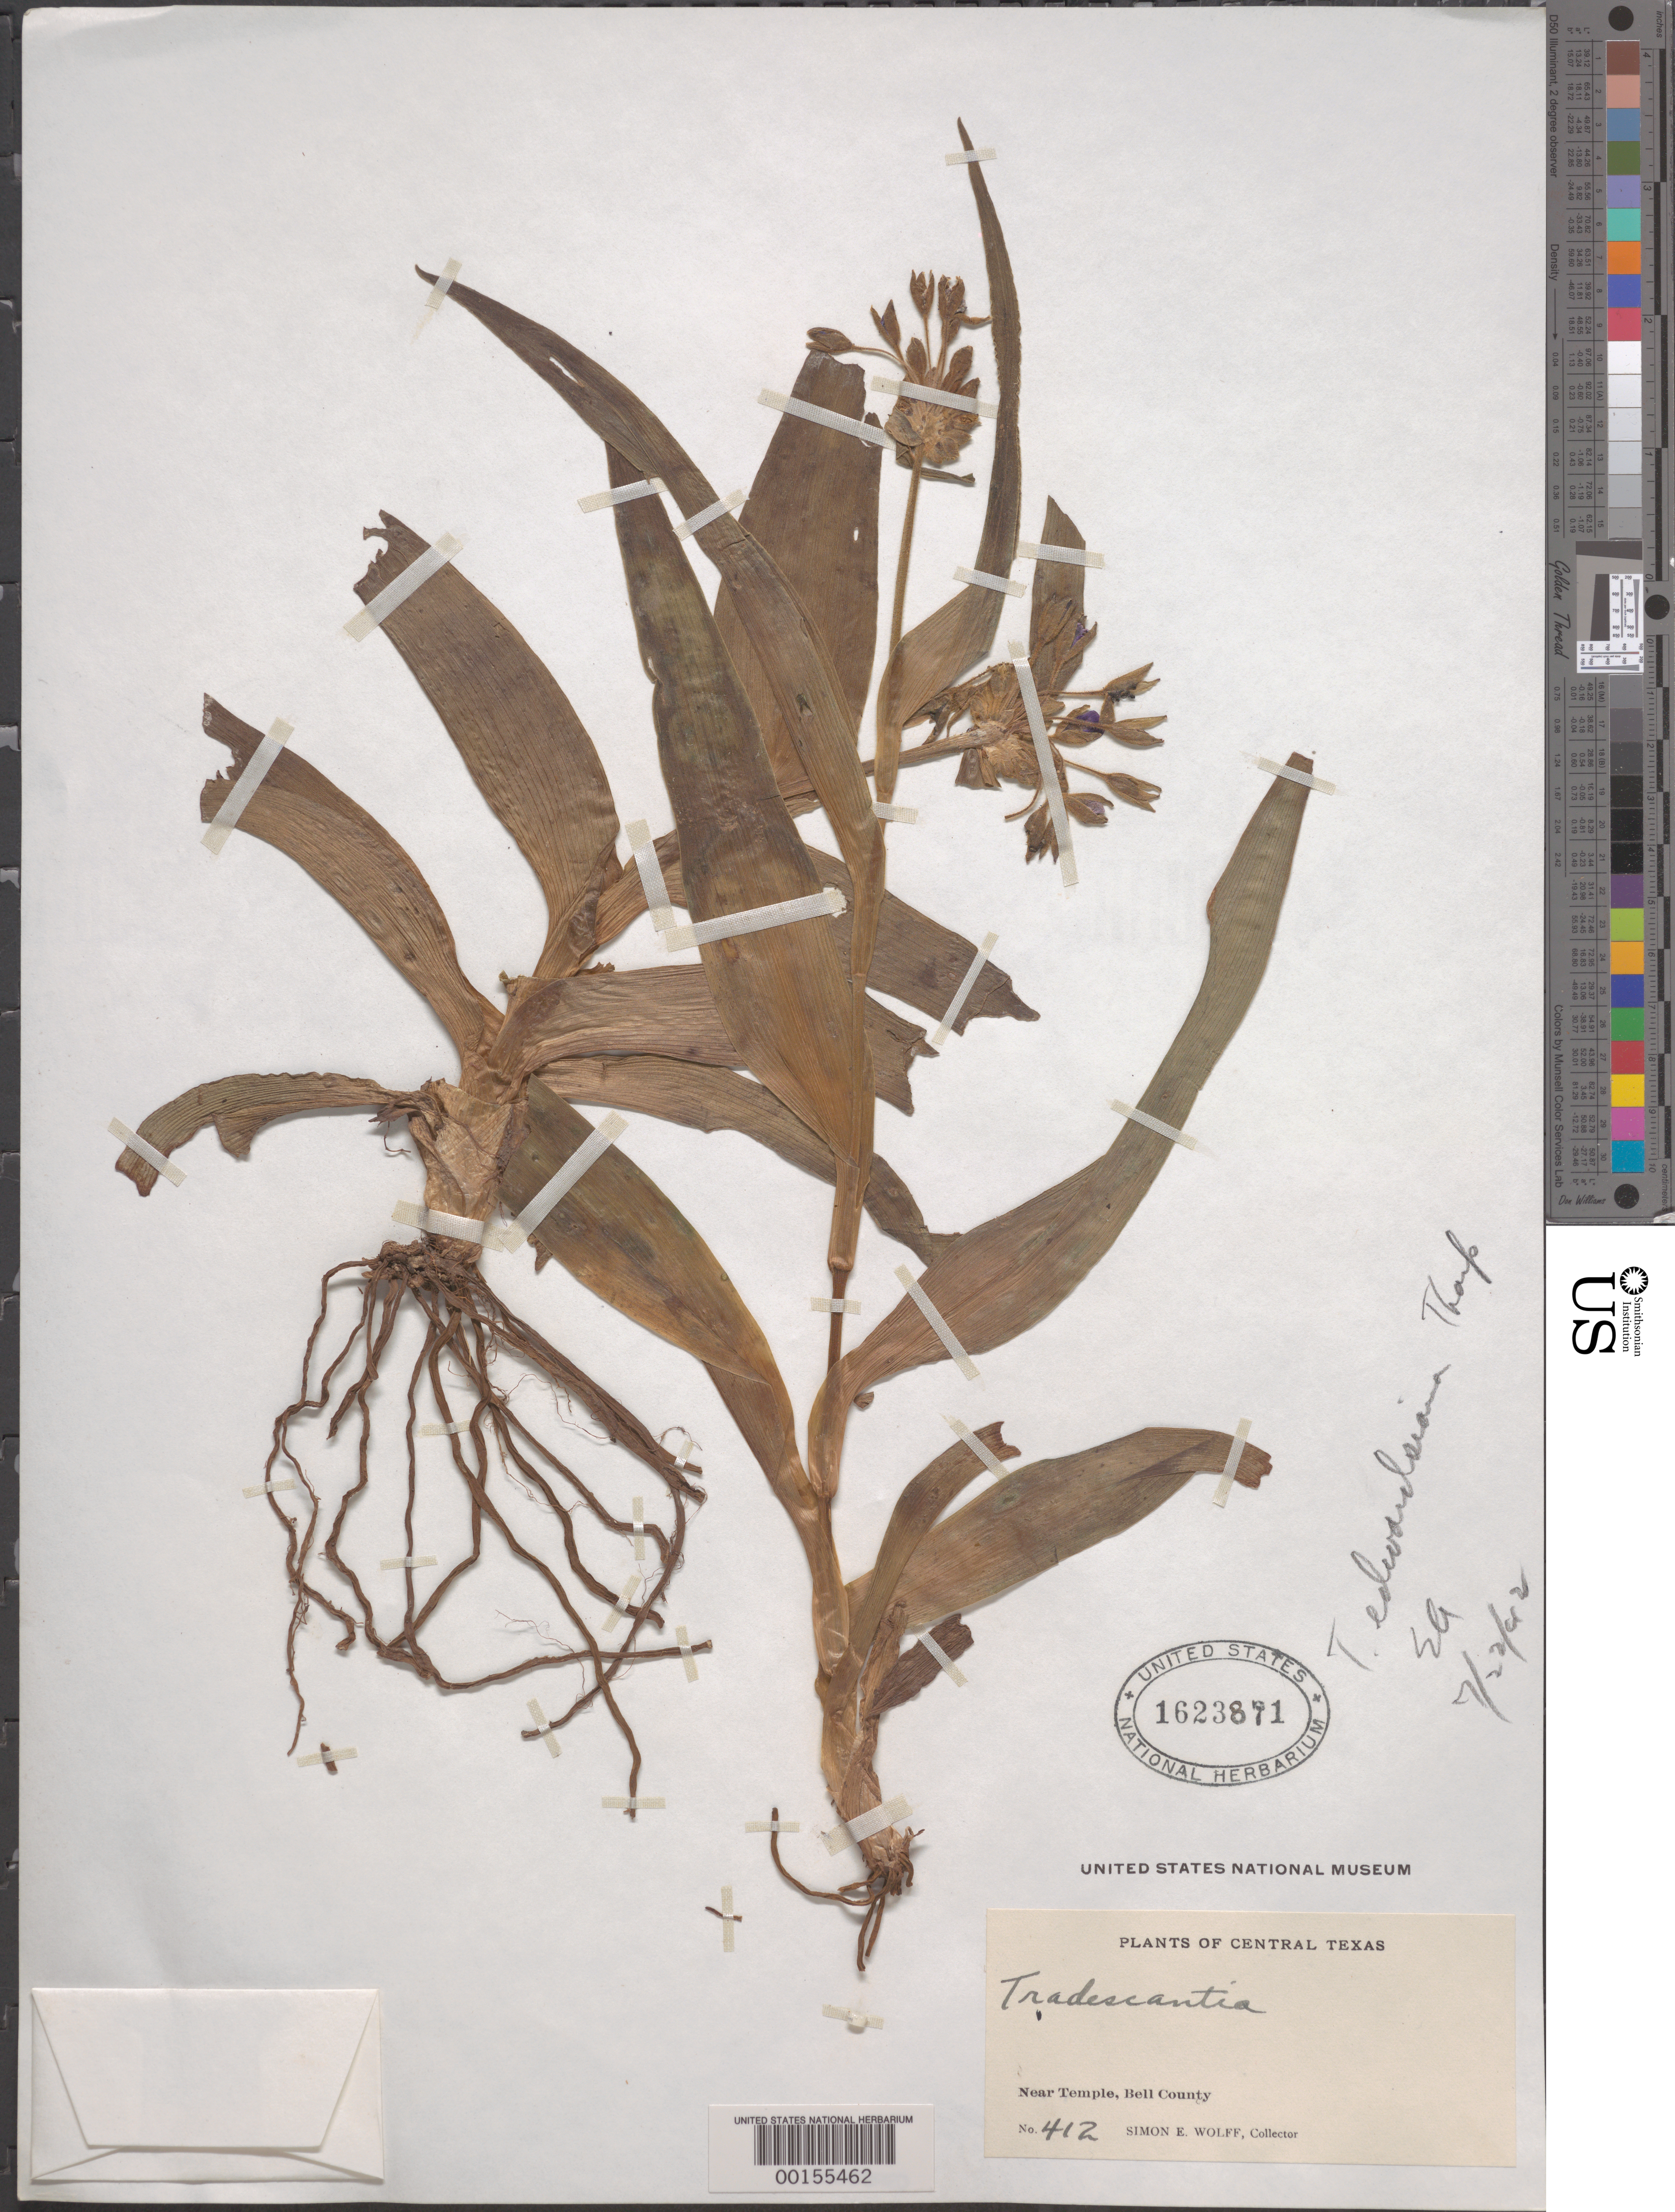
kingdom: Plantae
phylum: Tracheophyta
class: Liliopsida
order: Commelinales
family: Commelinaceae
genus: Tradescantia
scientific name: Tradescantia edwardsiana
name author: Tharp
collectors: S. E. Wolff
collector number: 412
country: United States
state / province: Texas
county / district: Bell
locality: Near temple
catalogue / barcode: US 1623871